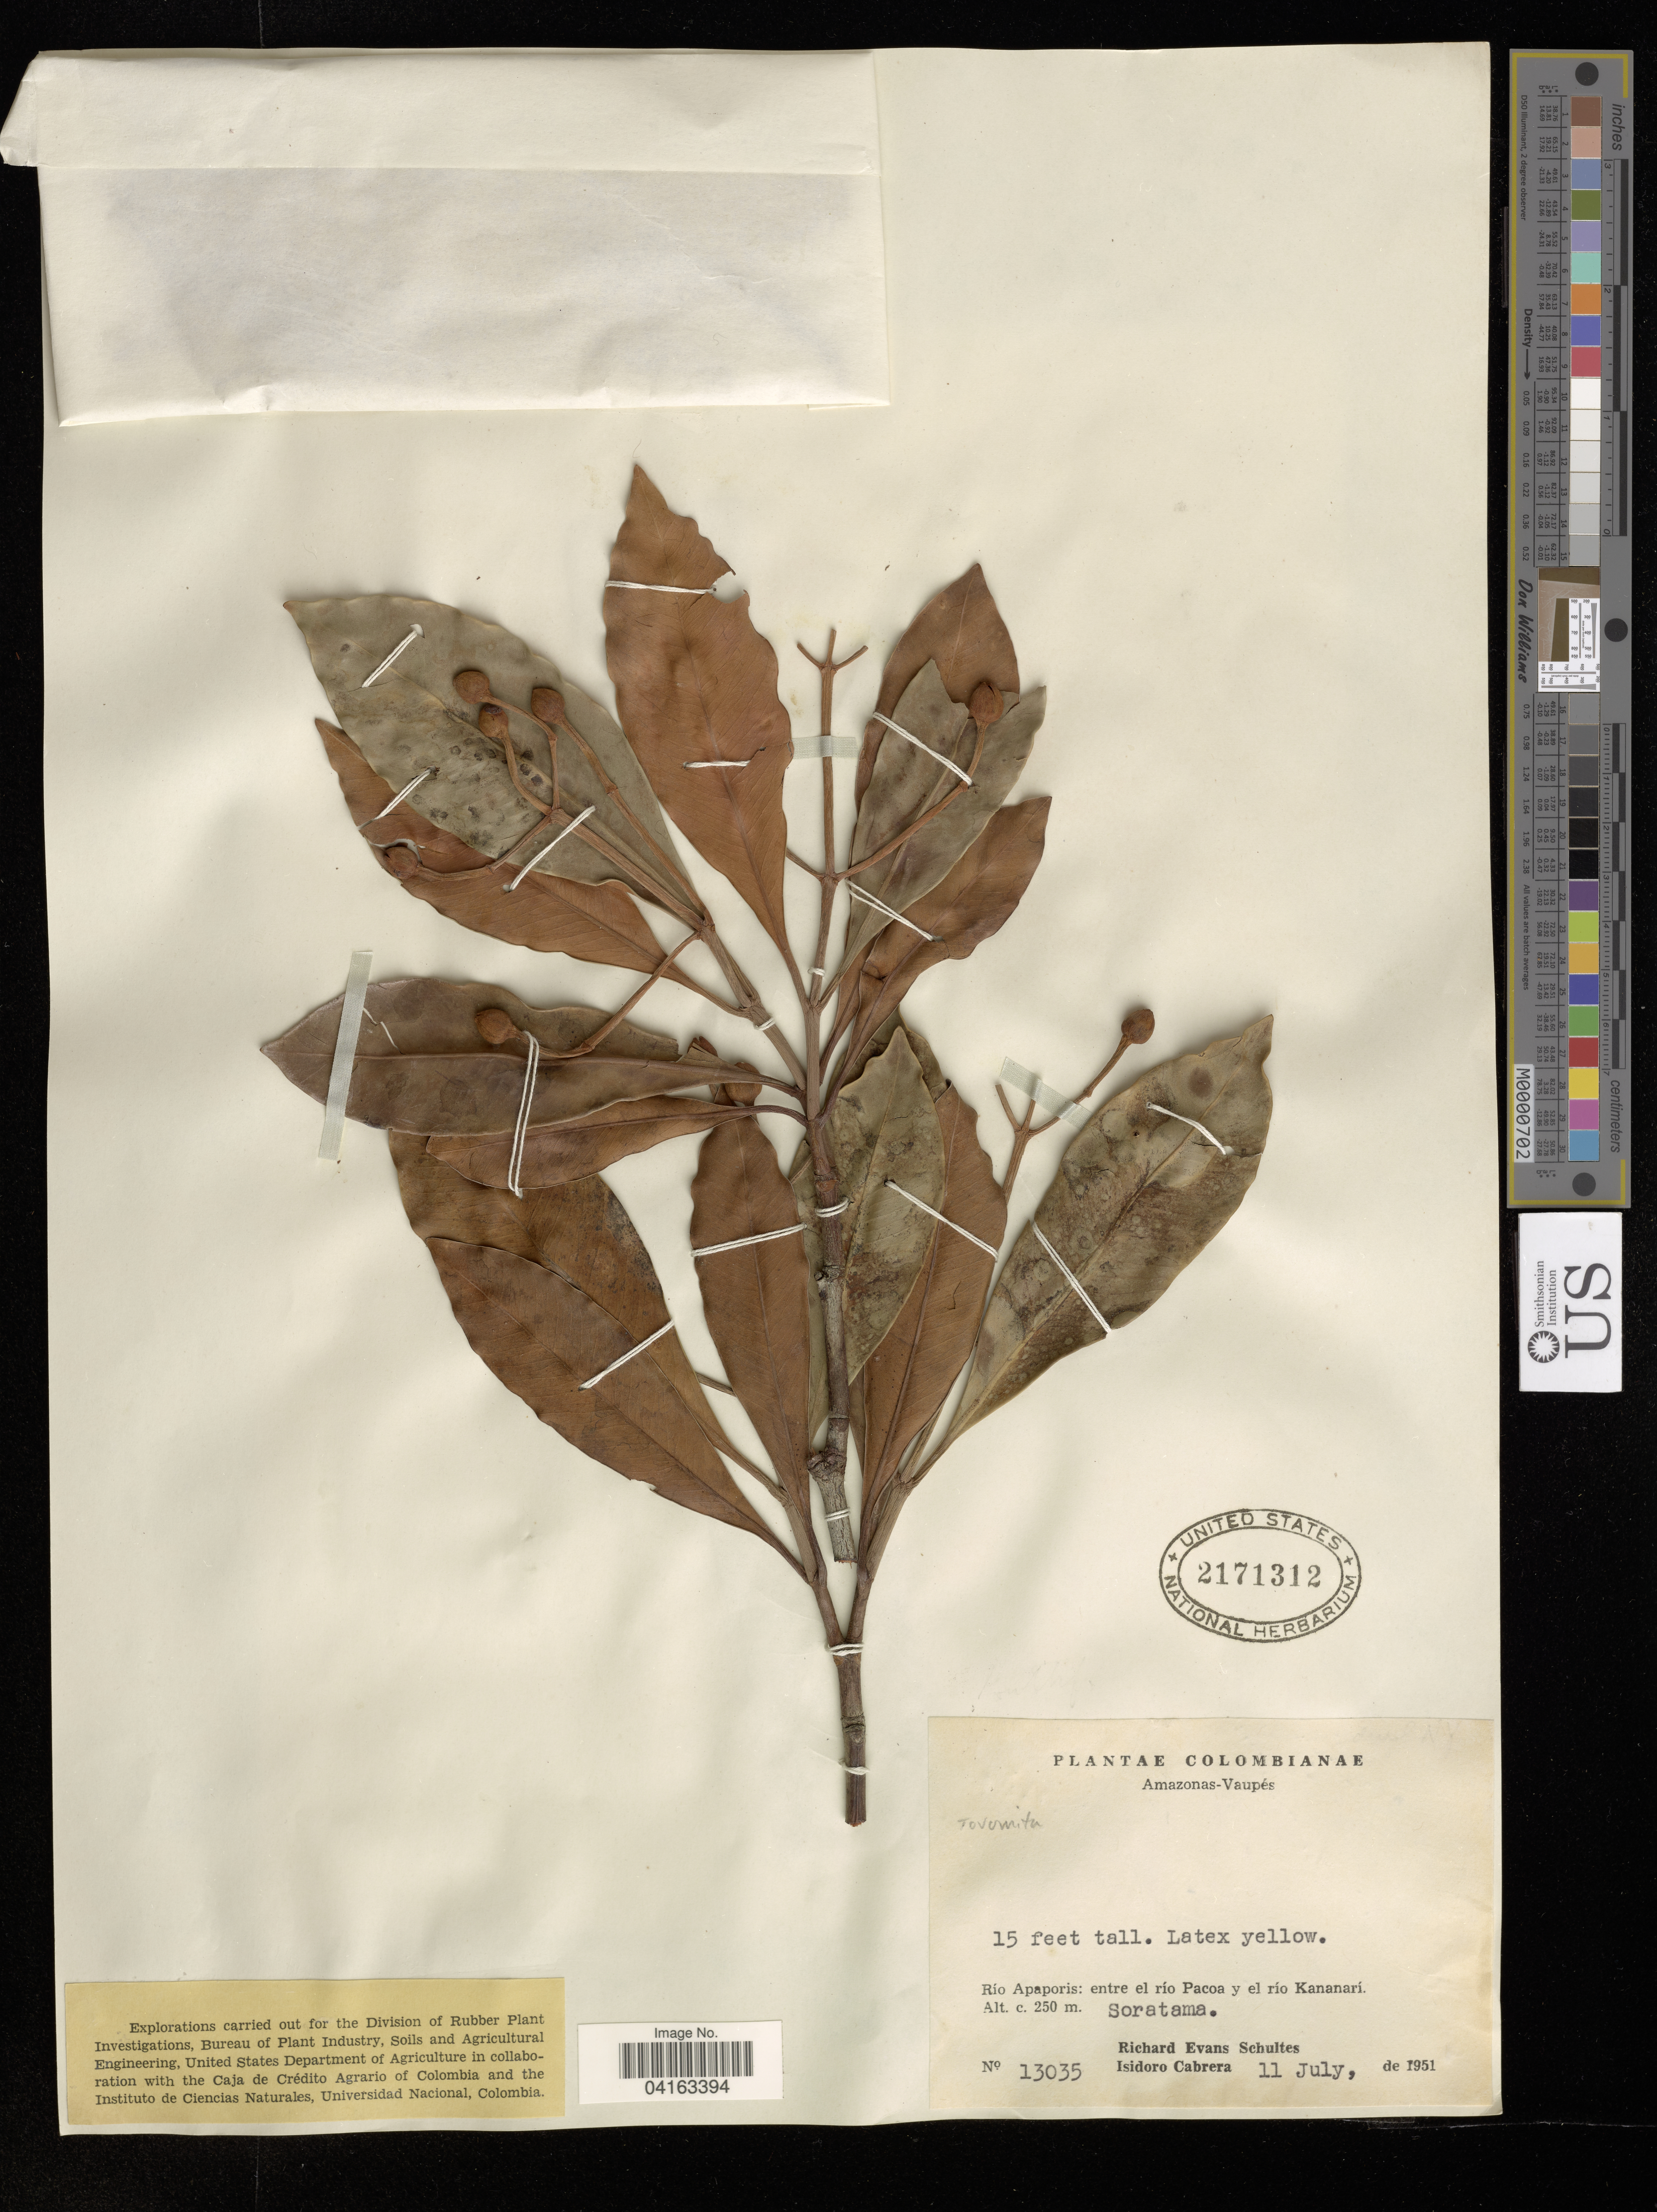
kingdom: Plantae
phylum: Tracheophyta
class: Magnoliopsida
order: Malpighiales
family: Clusiaceae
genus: Tovomita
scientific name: Tovomita sp.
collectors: R. Schultes & I. Cabrera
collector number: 13035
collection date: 1951-07-11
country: Colombia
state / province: Amazonas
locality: Vaupés. Río Apaporis: entre el río Pacoa y el río Kananarí. Soratama.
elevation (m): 250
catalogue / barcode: US 2171312